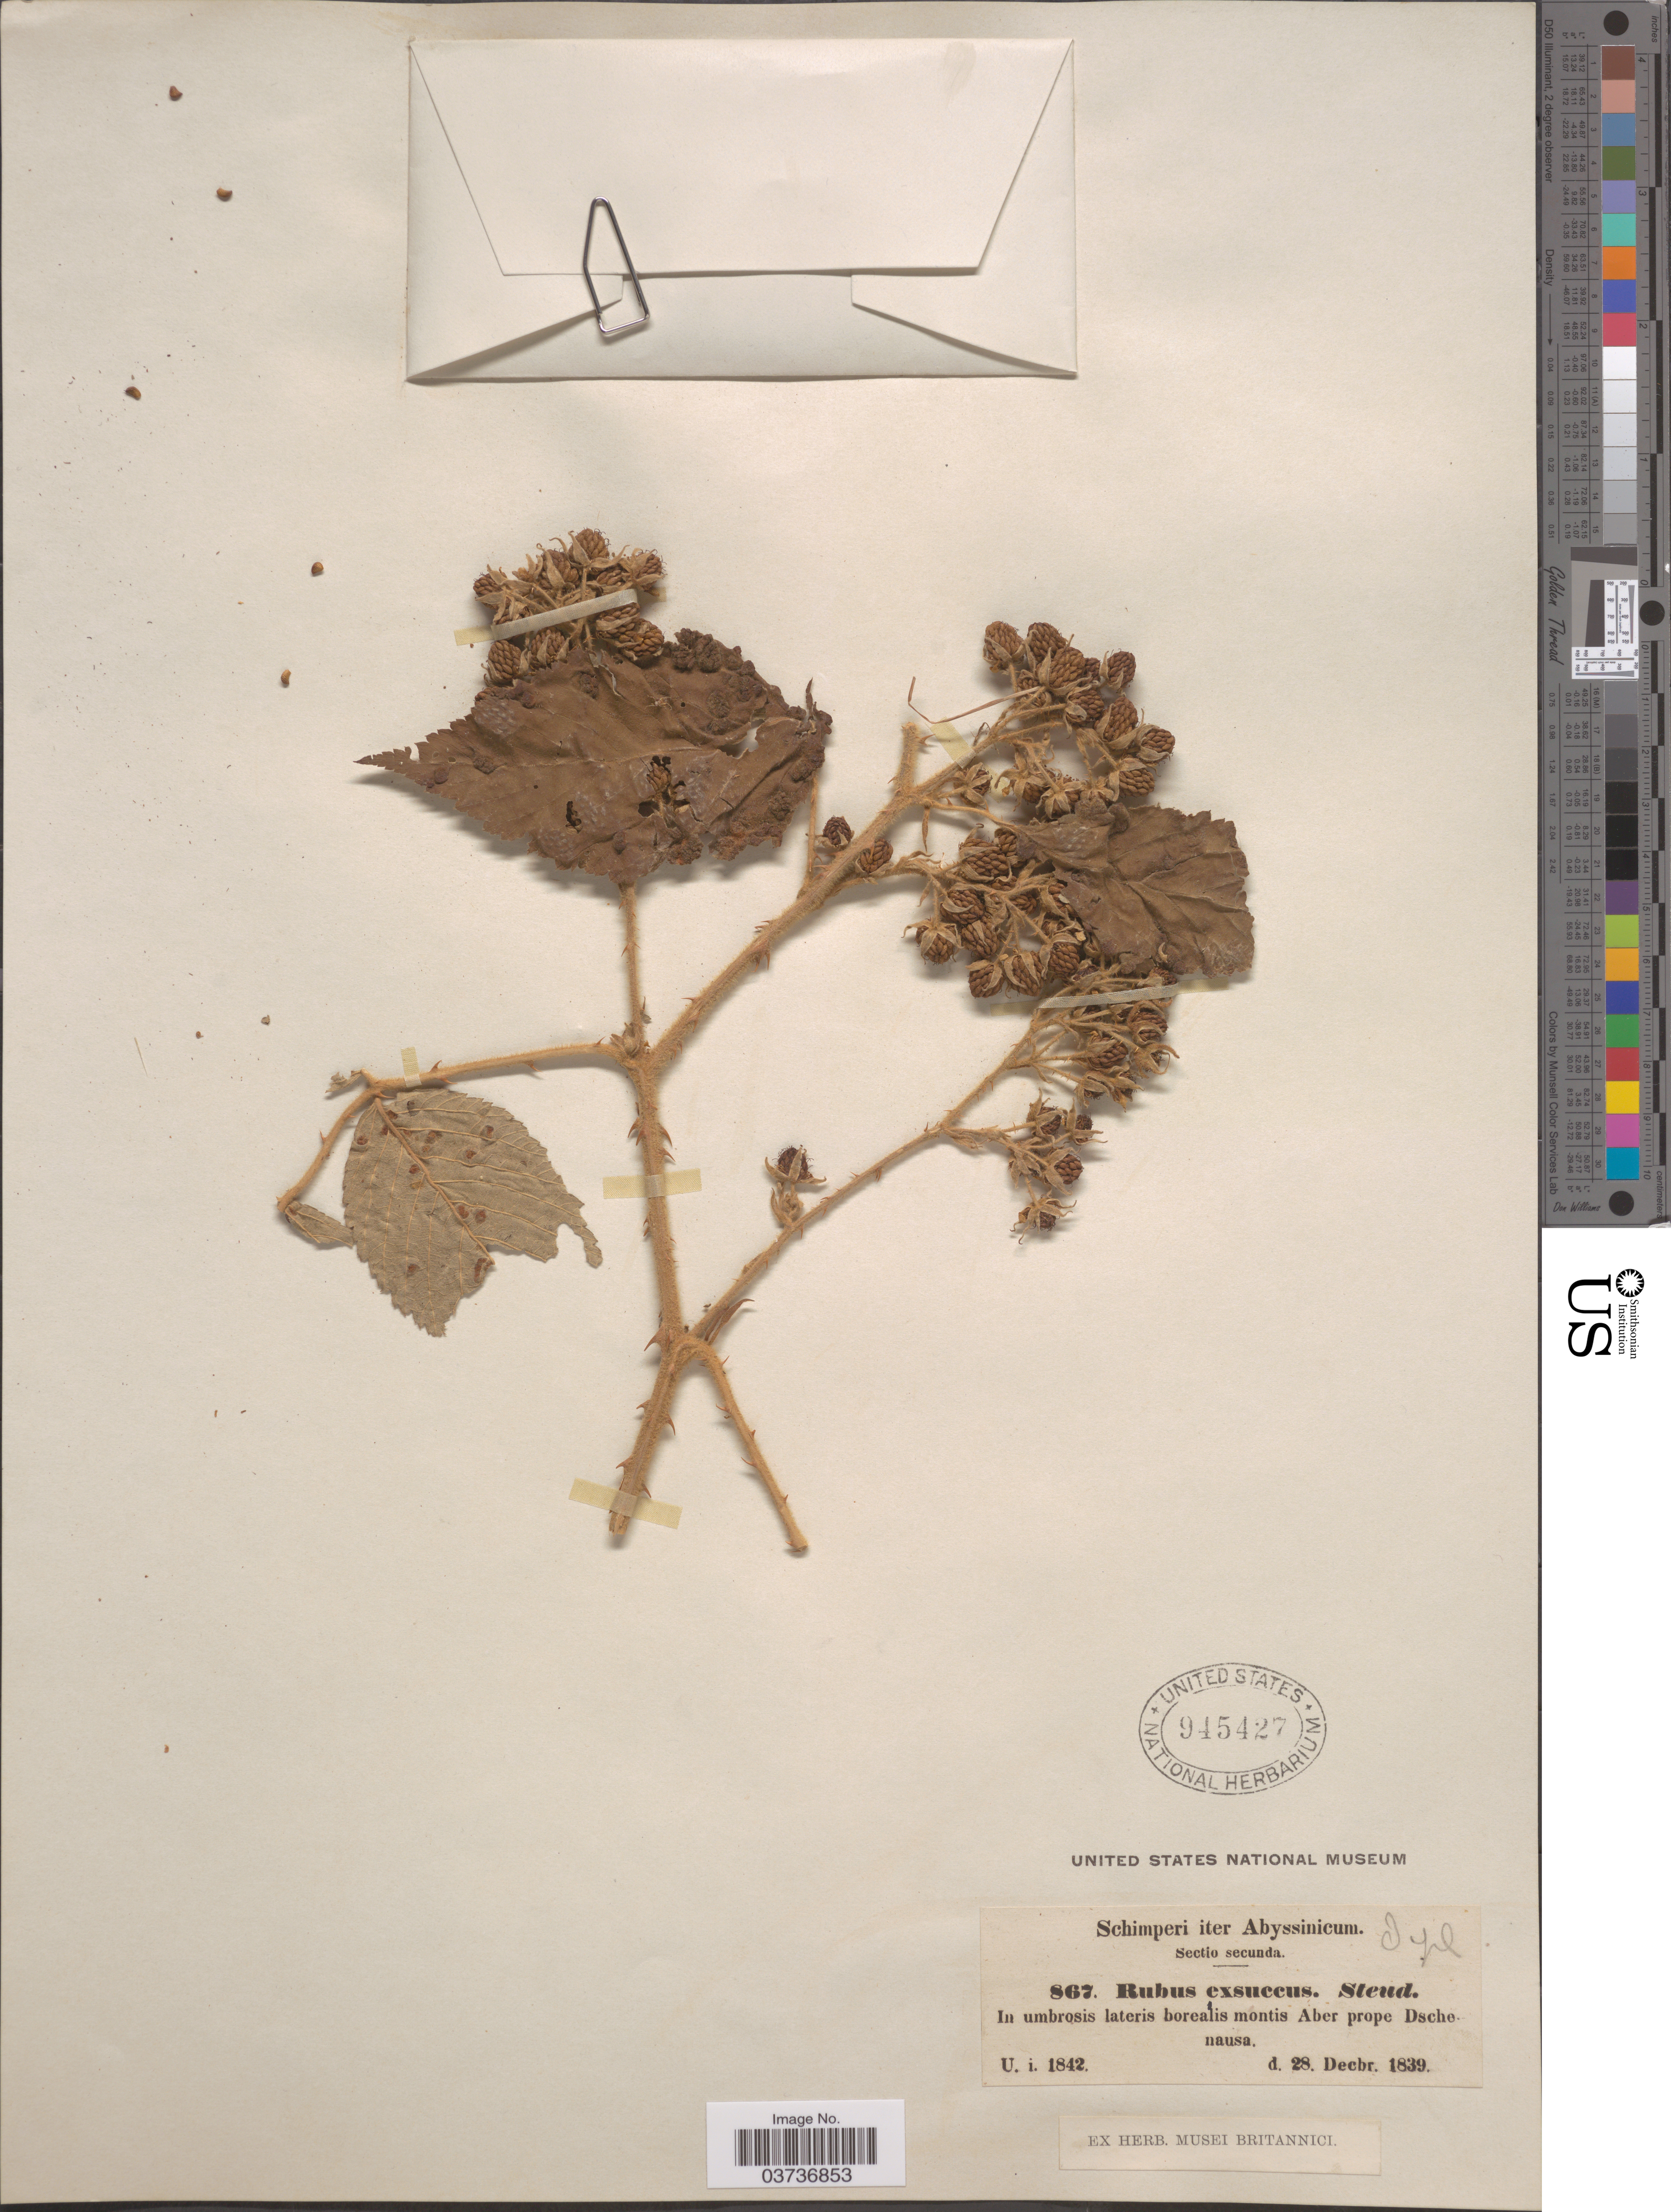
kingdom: Plantae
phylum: Tracheophyta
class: Magnoliopsida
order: Rosales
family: Rosaceae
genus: Rubus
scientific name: Rubus exsuccus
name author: Steud. ex A. Rich.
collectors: -. Schimper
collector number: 867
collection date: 1839-12-28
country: Ethiopia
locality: Iter Abyssinicum. In umbrosis lateris borealis montis Aber prope Dschenausa.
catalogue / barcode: US 945427